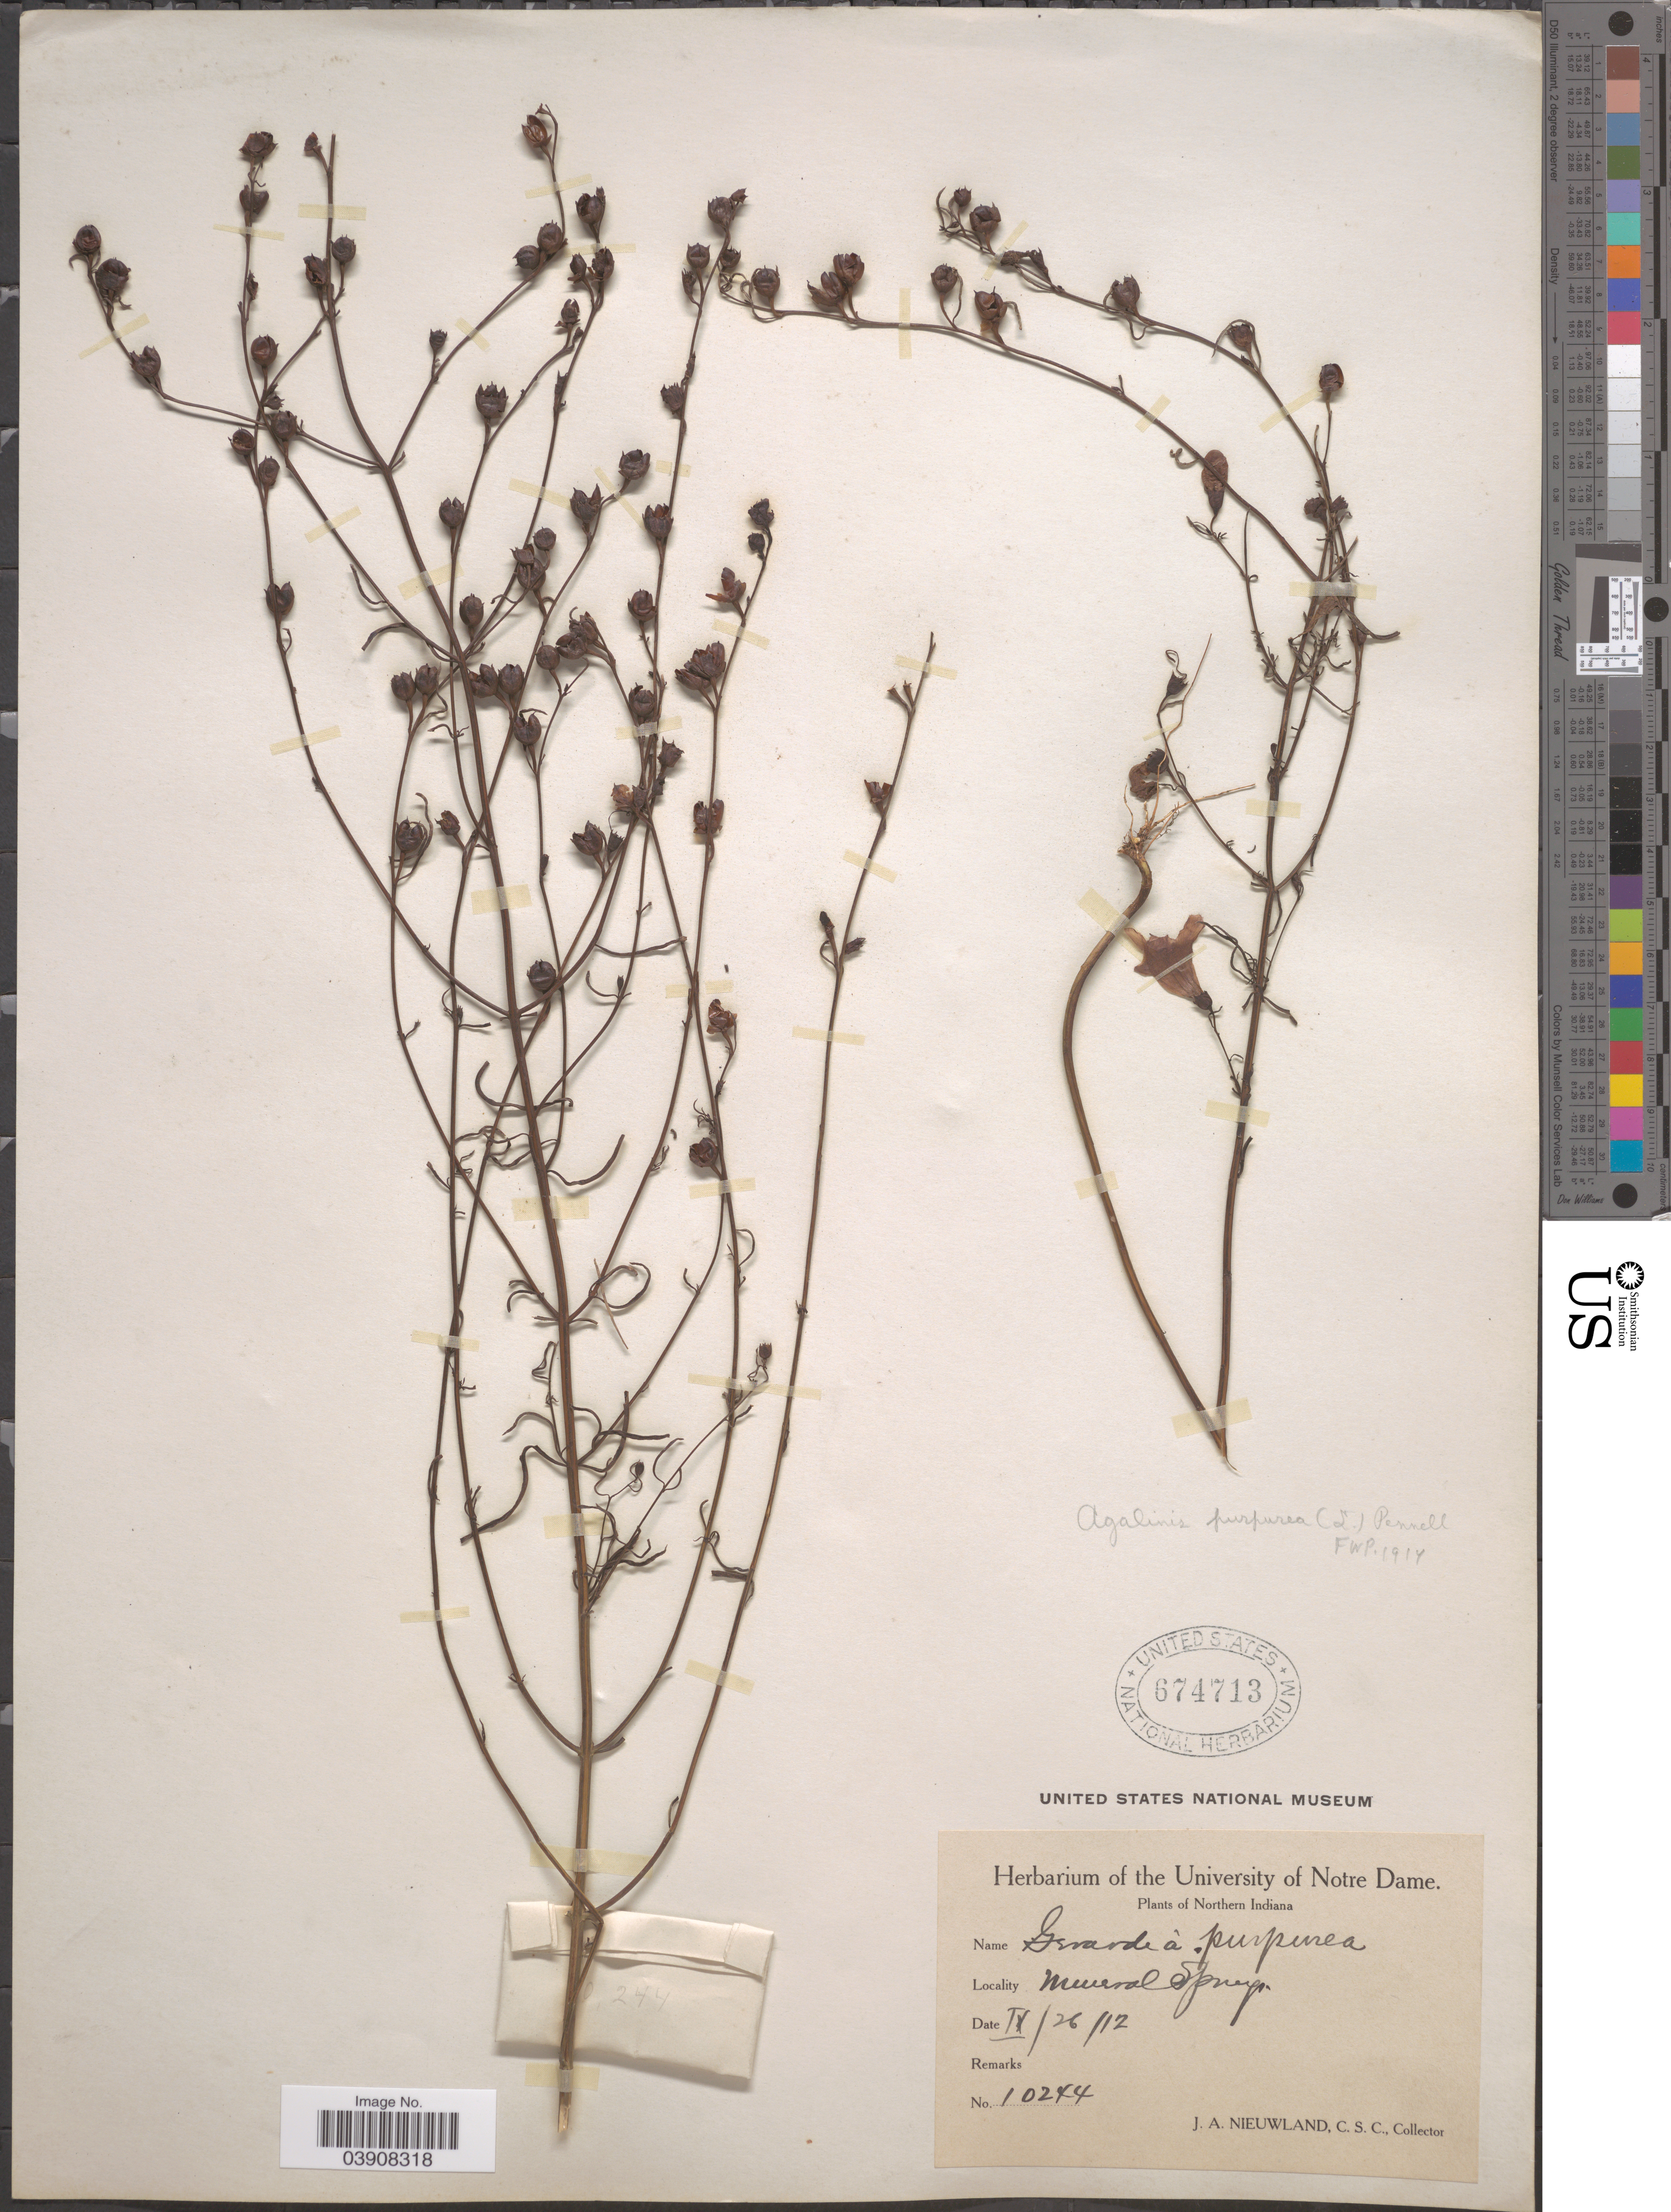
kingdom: Plantae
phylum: Tracheophyta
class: Magnoliopsida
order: Lamiales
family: Orobanchaceae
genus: Agalinis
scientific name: Agalinis purpurea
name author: (L.) Pennell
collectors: J. A. Nieuwland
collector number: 10244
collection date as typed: Transcribed d/m/y: 26/9/12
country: United States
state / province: Indiana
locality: Northern Indiana. Mineral Springs.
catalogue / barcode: US 674713